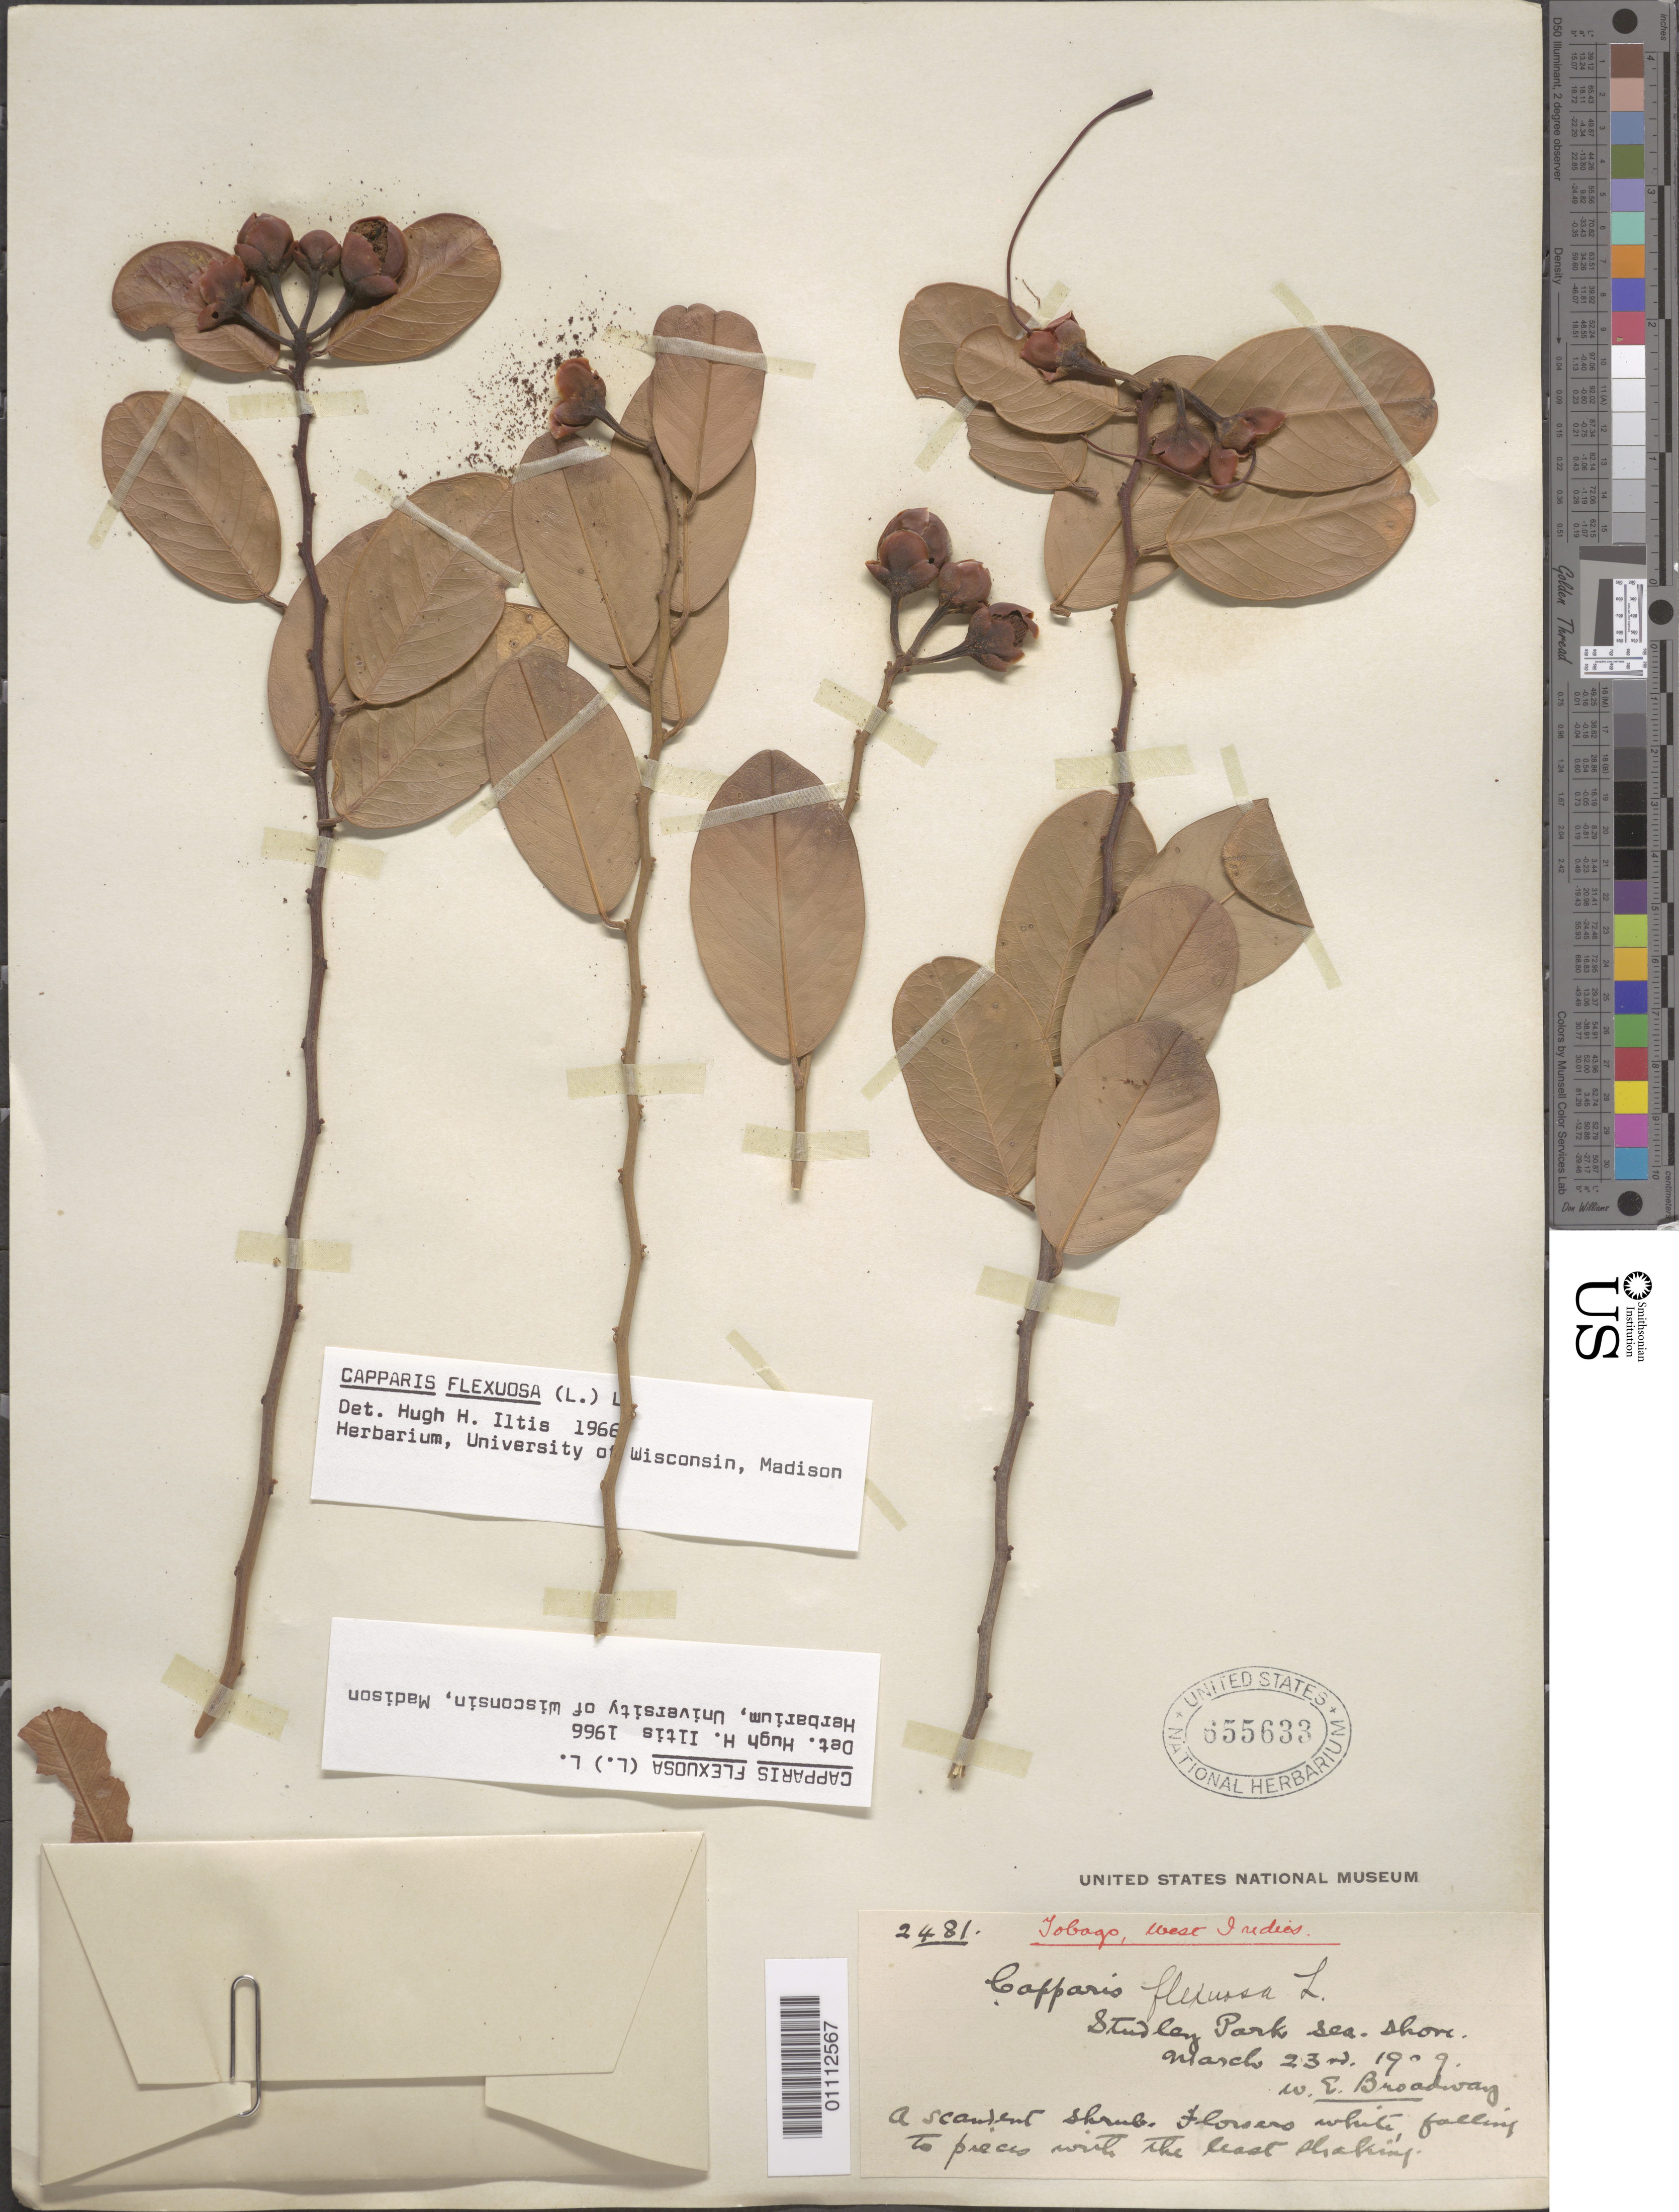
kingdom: Plantae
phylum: Tracheophyta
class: Magnoliopsida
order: Brassicales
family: Capparaceae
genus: Cynophalla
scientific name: Cynophalla flexuosa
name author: (L.) J. Presl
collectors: W. E. Broadway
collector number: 2481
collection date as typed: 23 Mar 1909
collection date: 1909-03-23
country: Trinidad and Tobago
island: Tobago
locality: Studley Park Sea. shore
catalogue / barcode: US 655633